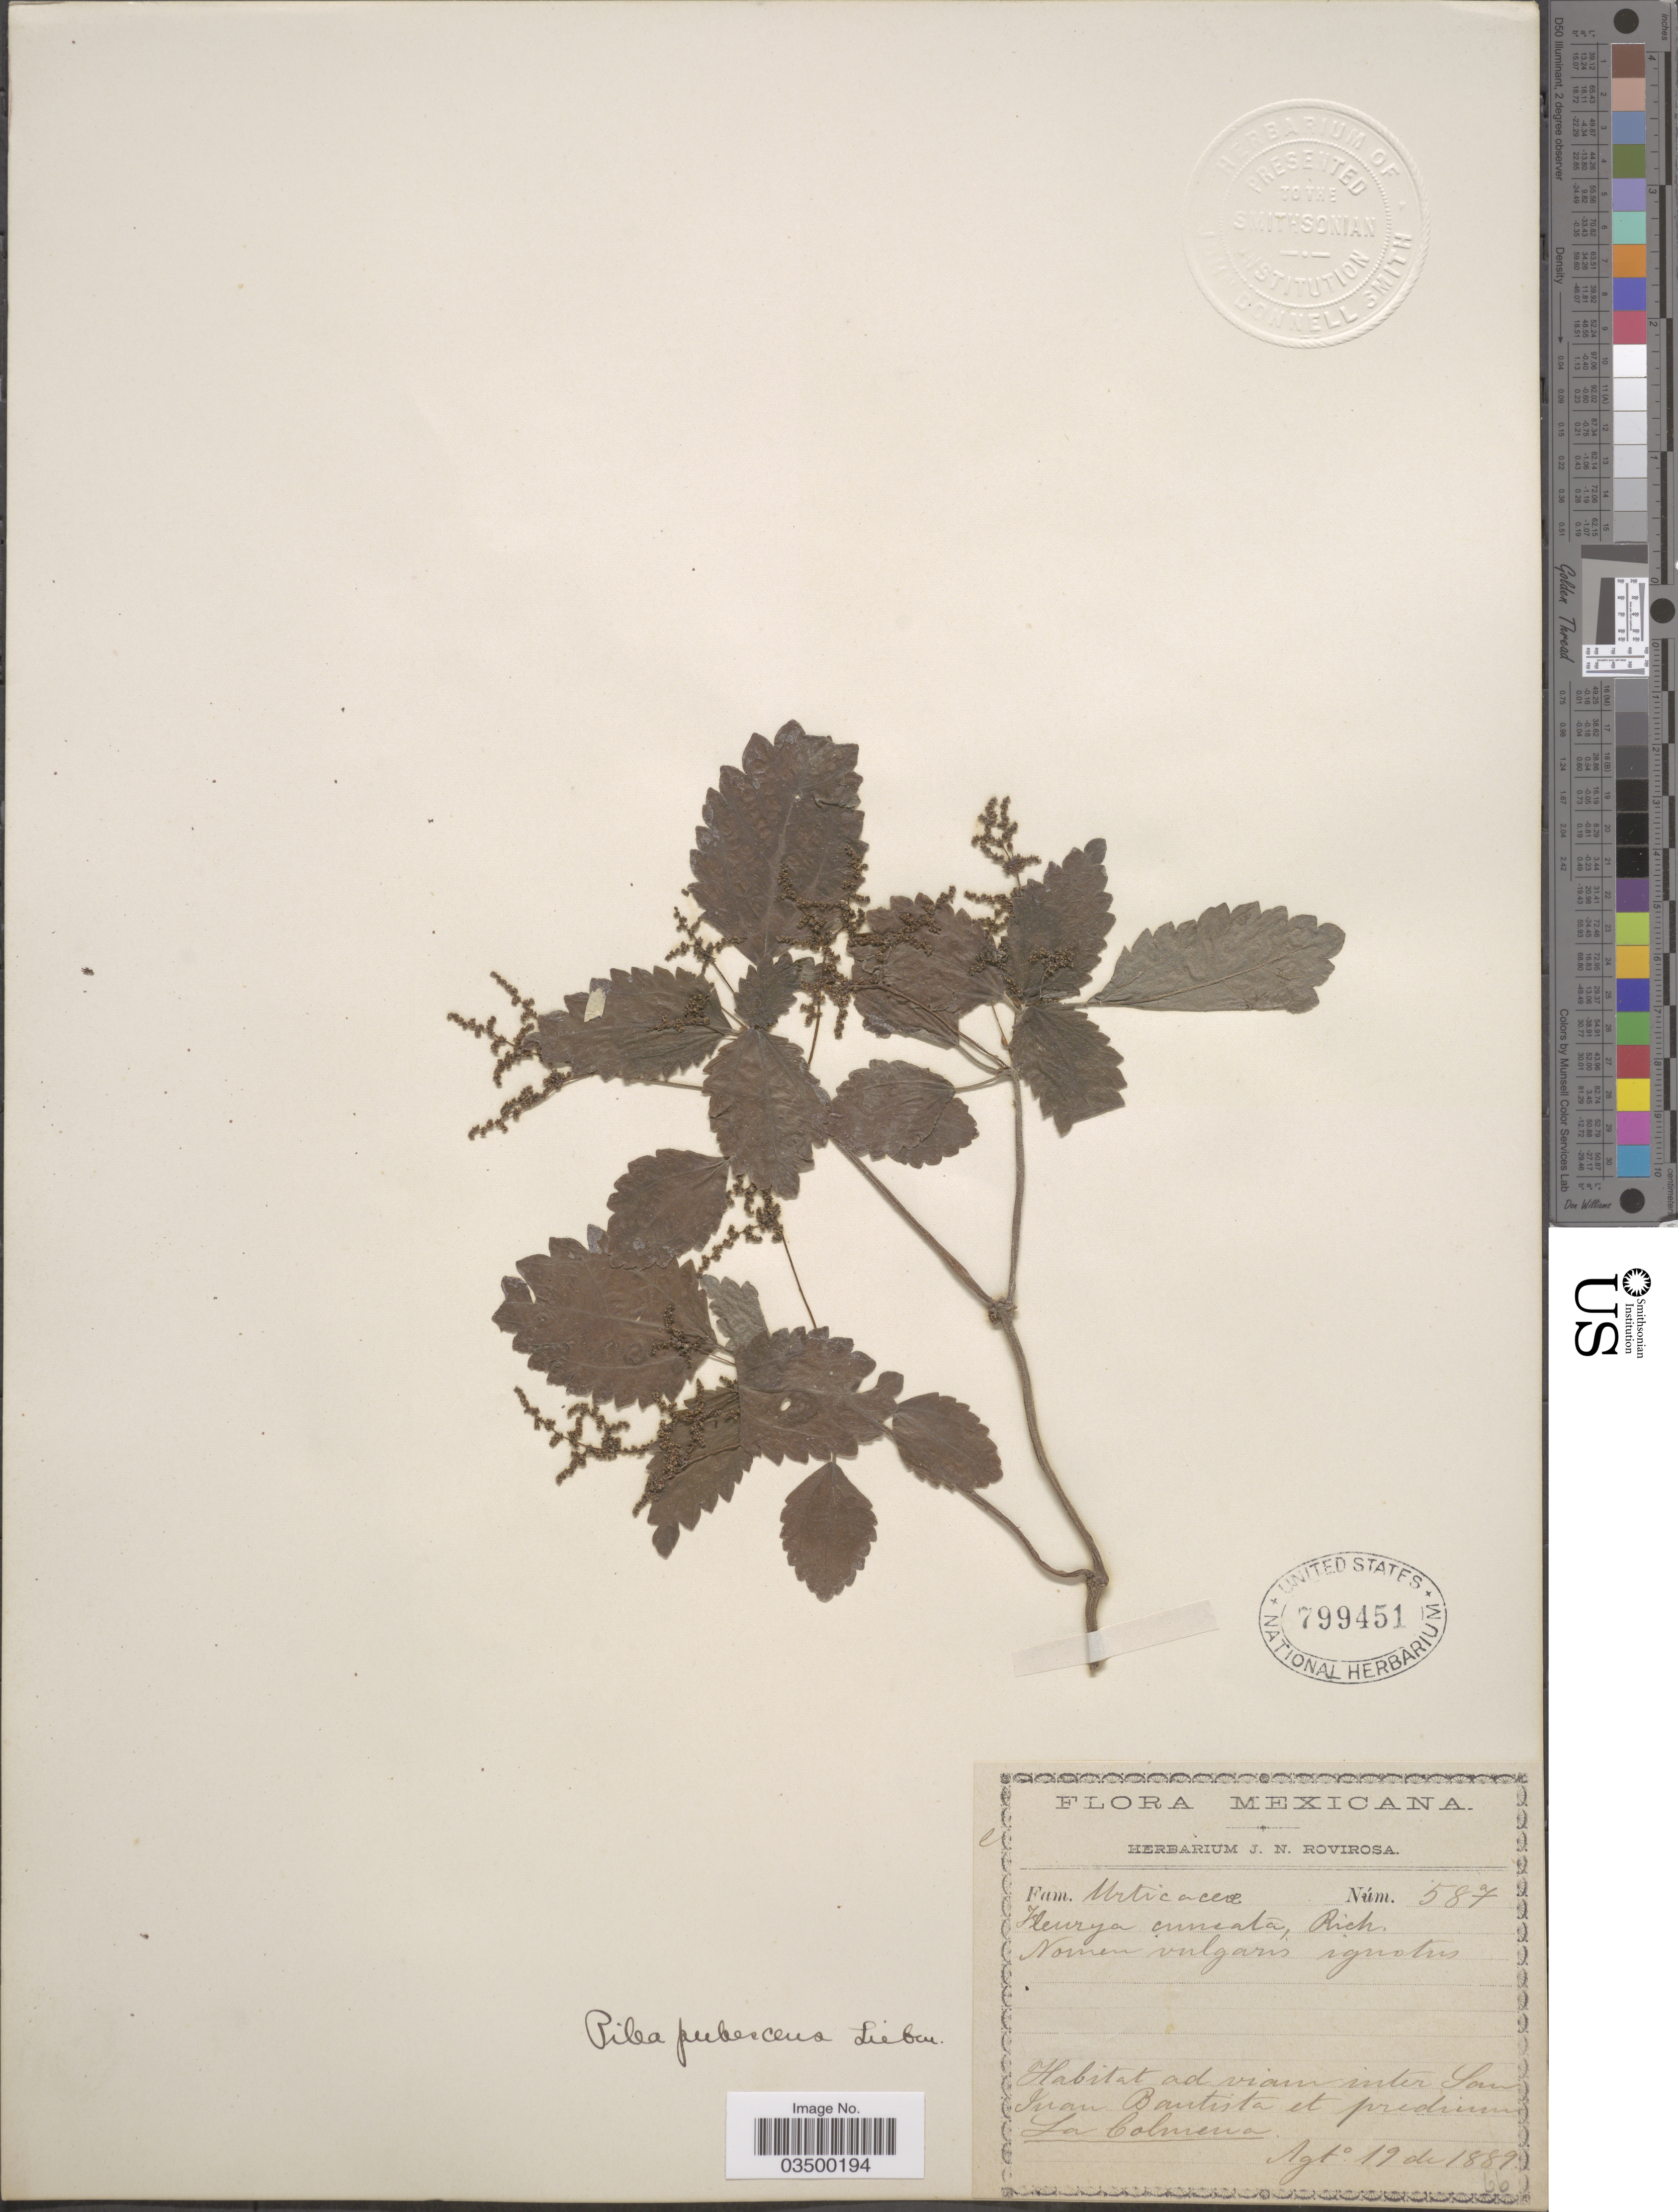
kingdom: Plantae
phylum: Tracheophyta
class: Magnoliopsida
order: Rosales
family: Urticaceae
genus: Pilea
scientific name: Pilea pubescens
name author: Liebm.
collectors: ex herb. J. N. Rovirosa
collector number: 587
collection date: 1889-08-19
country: Mexico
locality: San Juan Bautista et predium La Colmena.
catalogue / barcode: US 799451